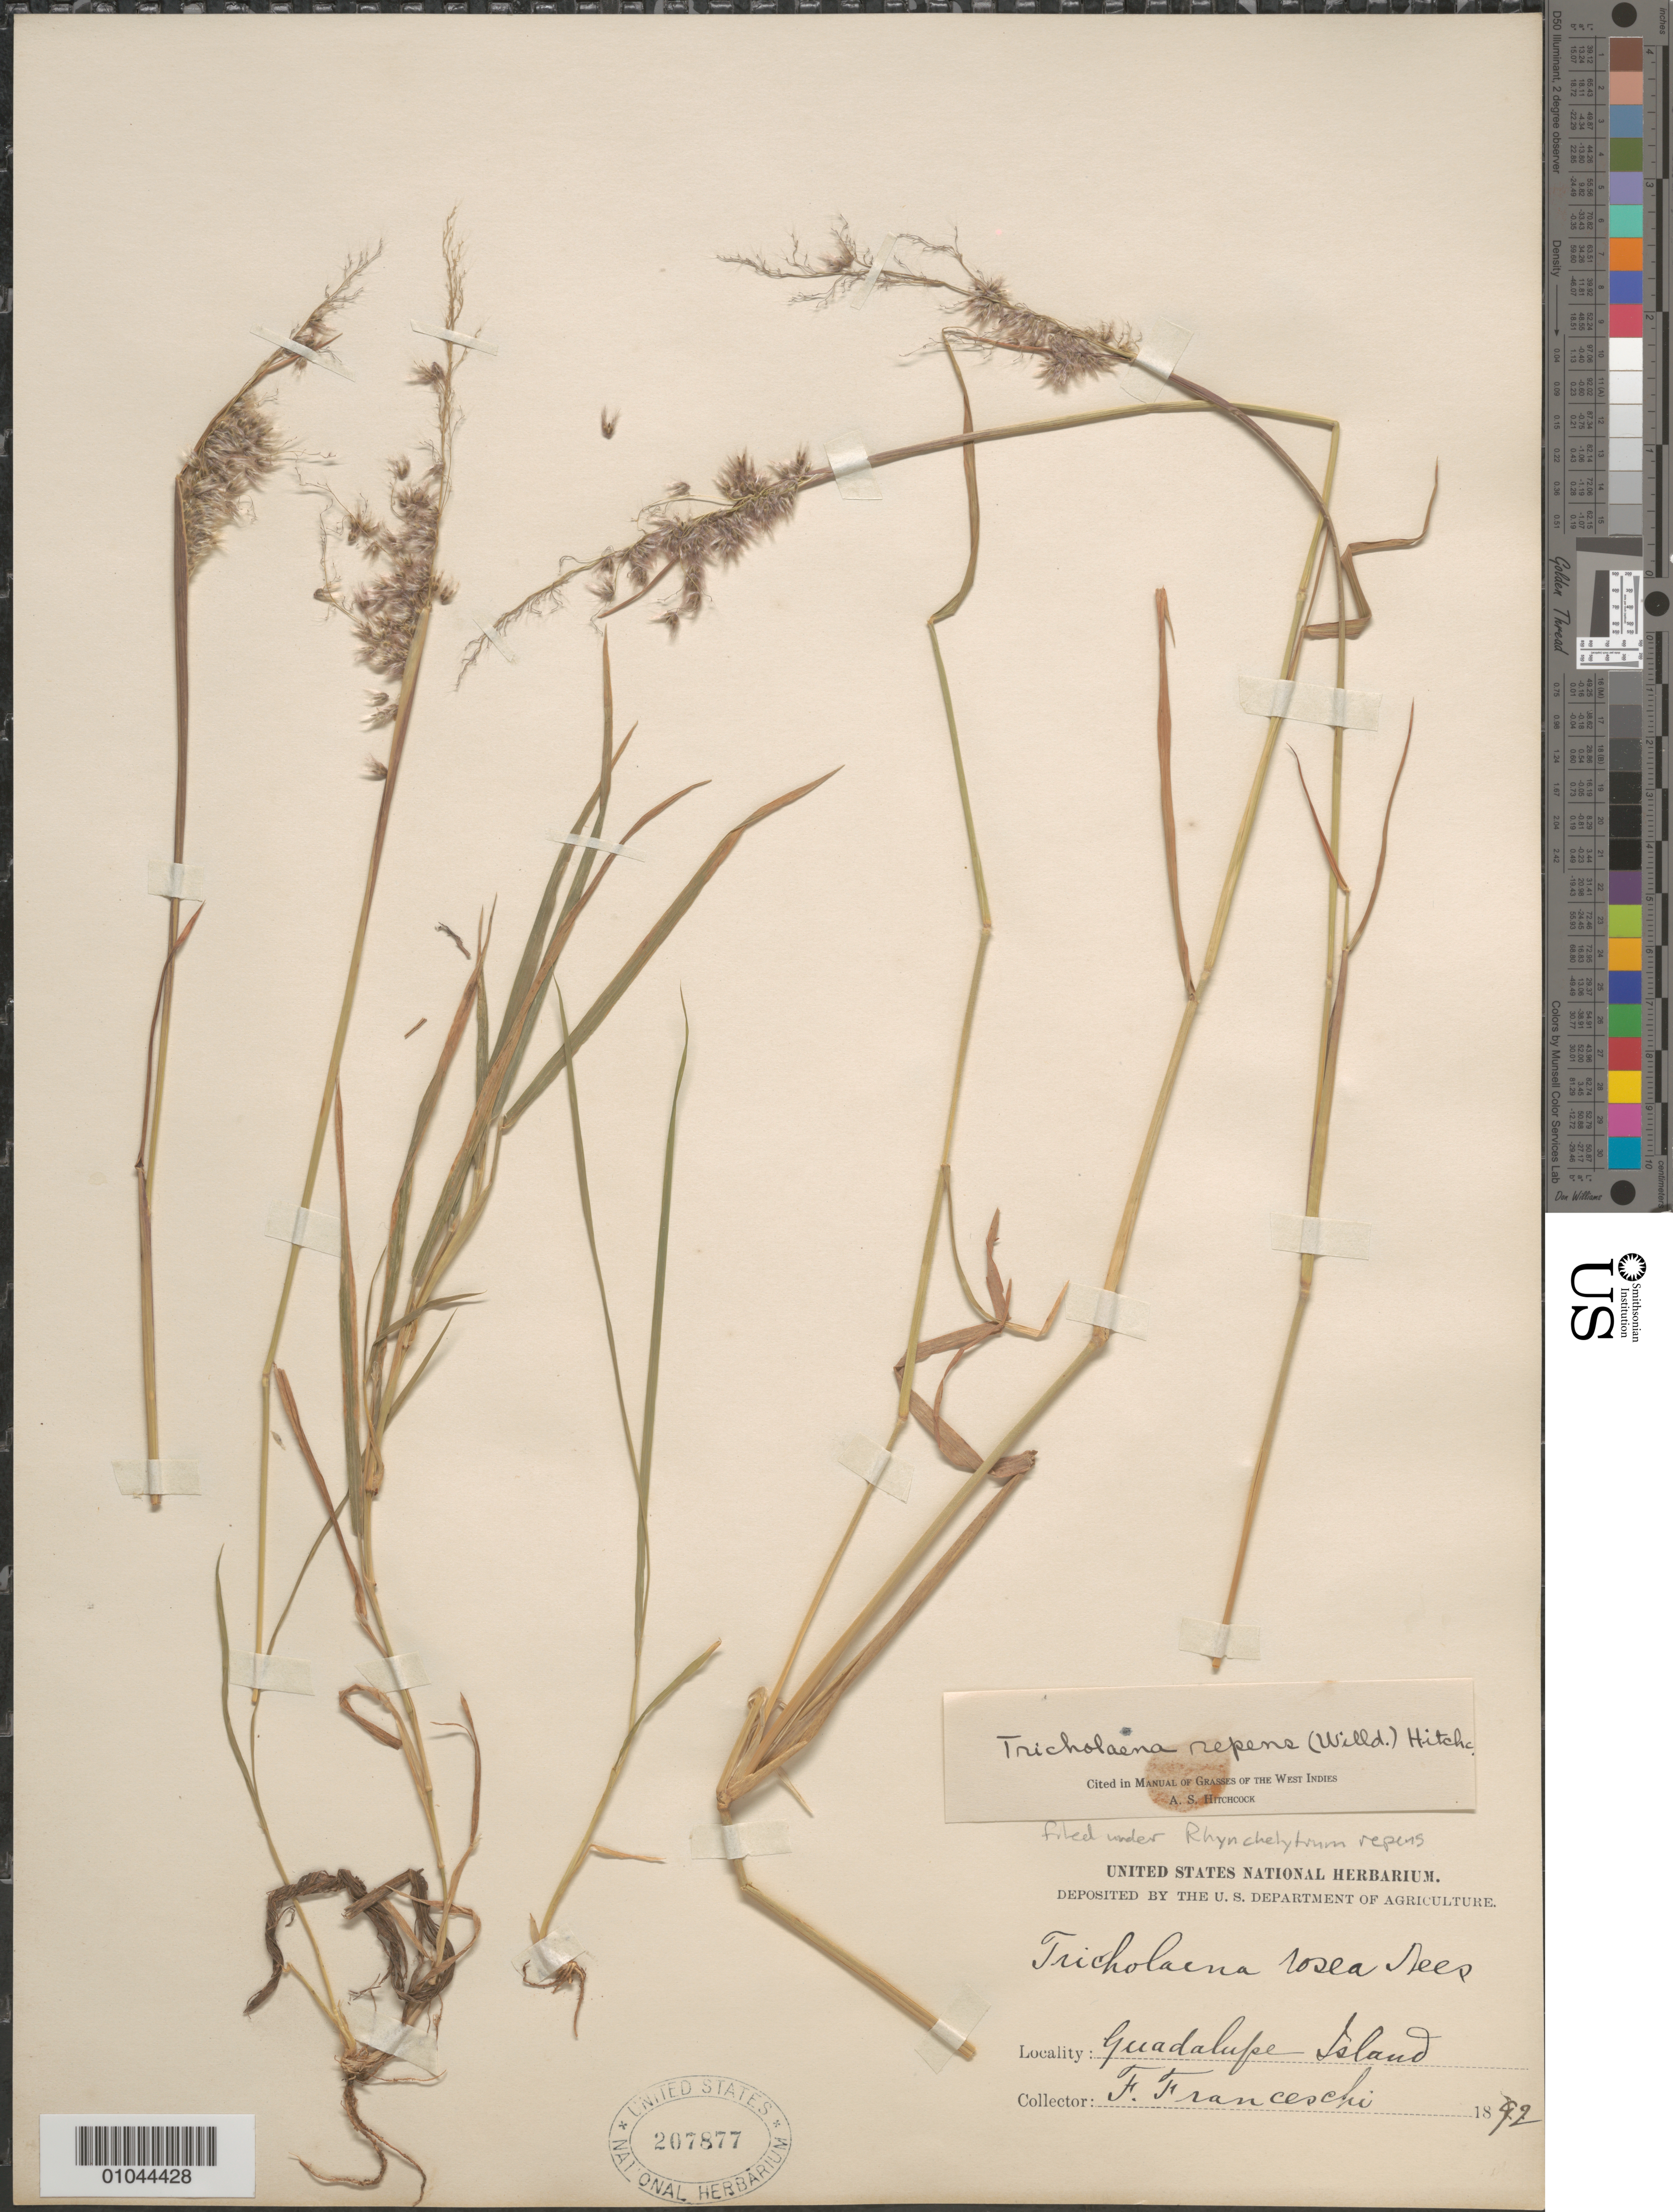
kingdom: Plantae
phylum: Tracheophyta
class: Liliopsida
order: Poales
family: Poaceae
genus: Rhynchelytrum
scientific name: Rhynchelytrum repens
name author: (Willd.) C.E. Hubb.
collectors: F. Franceschi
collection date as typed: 01 Jan 1892 to 31 Dec 1892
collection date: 1892-01-01/1892-12-31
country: Guadeloupe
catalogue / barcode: US 207877